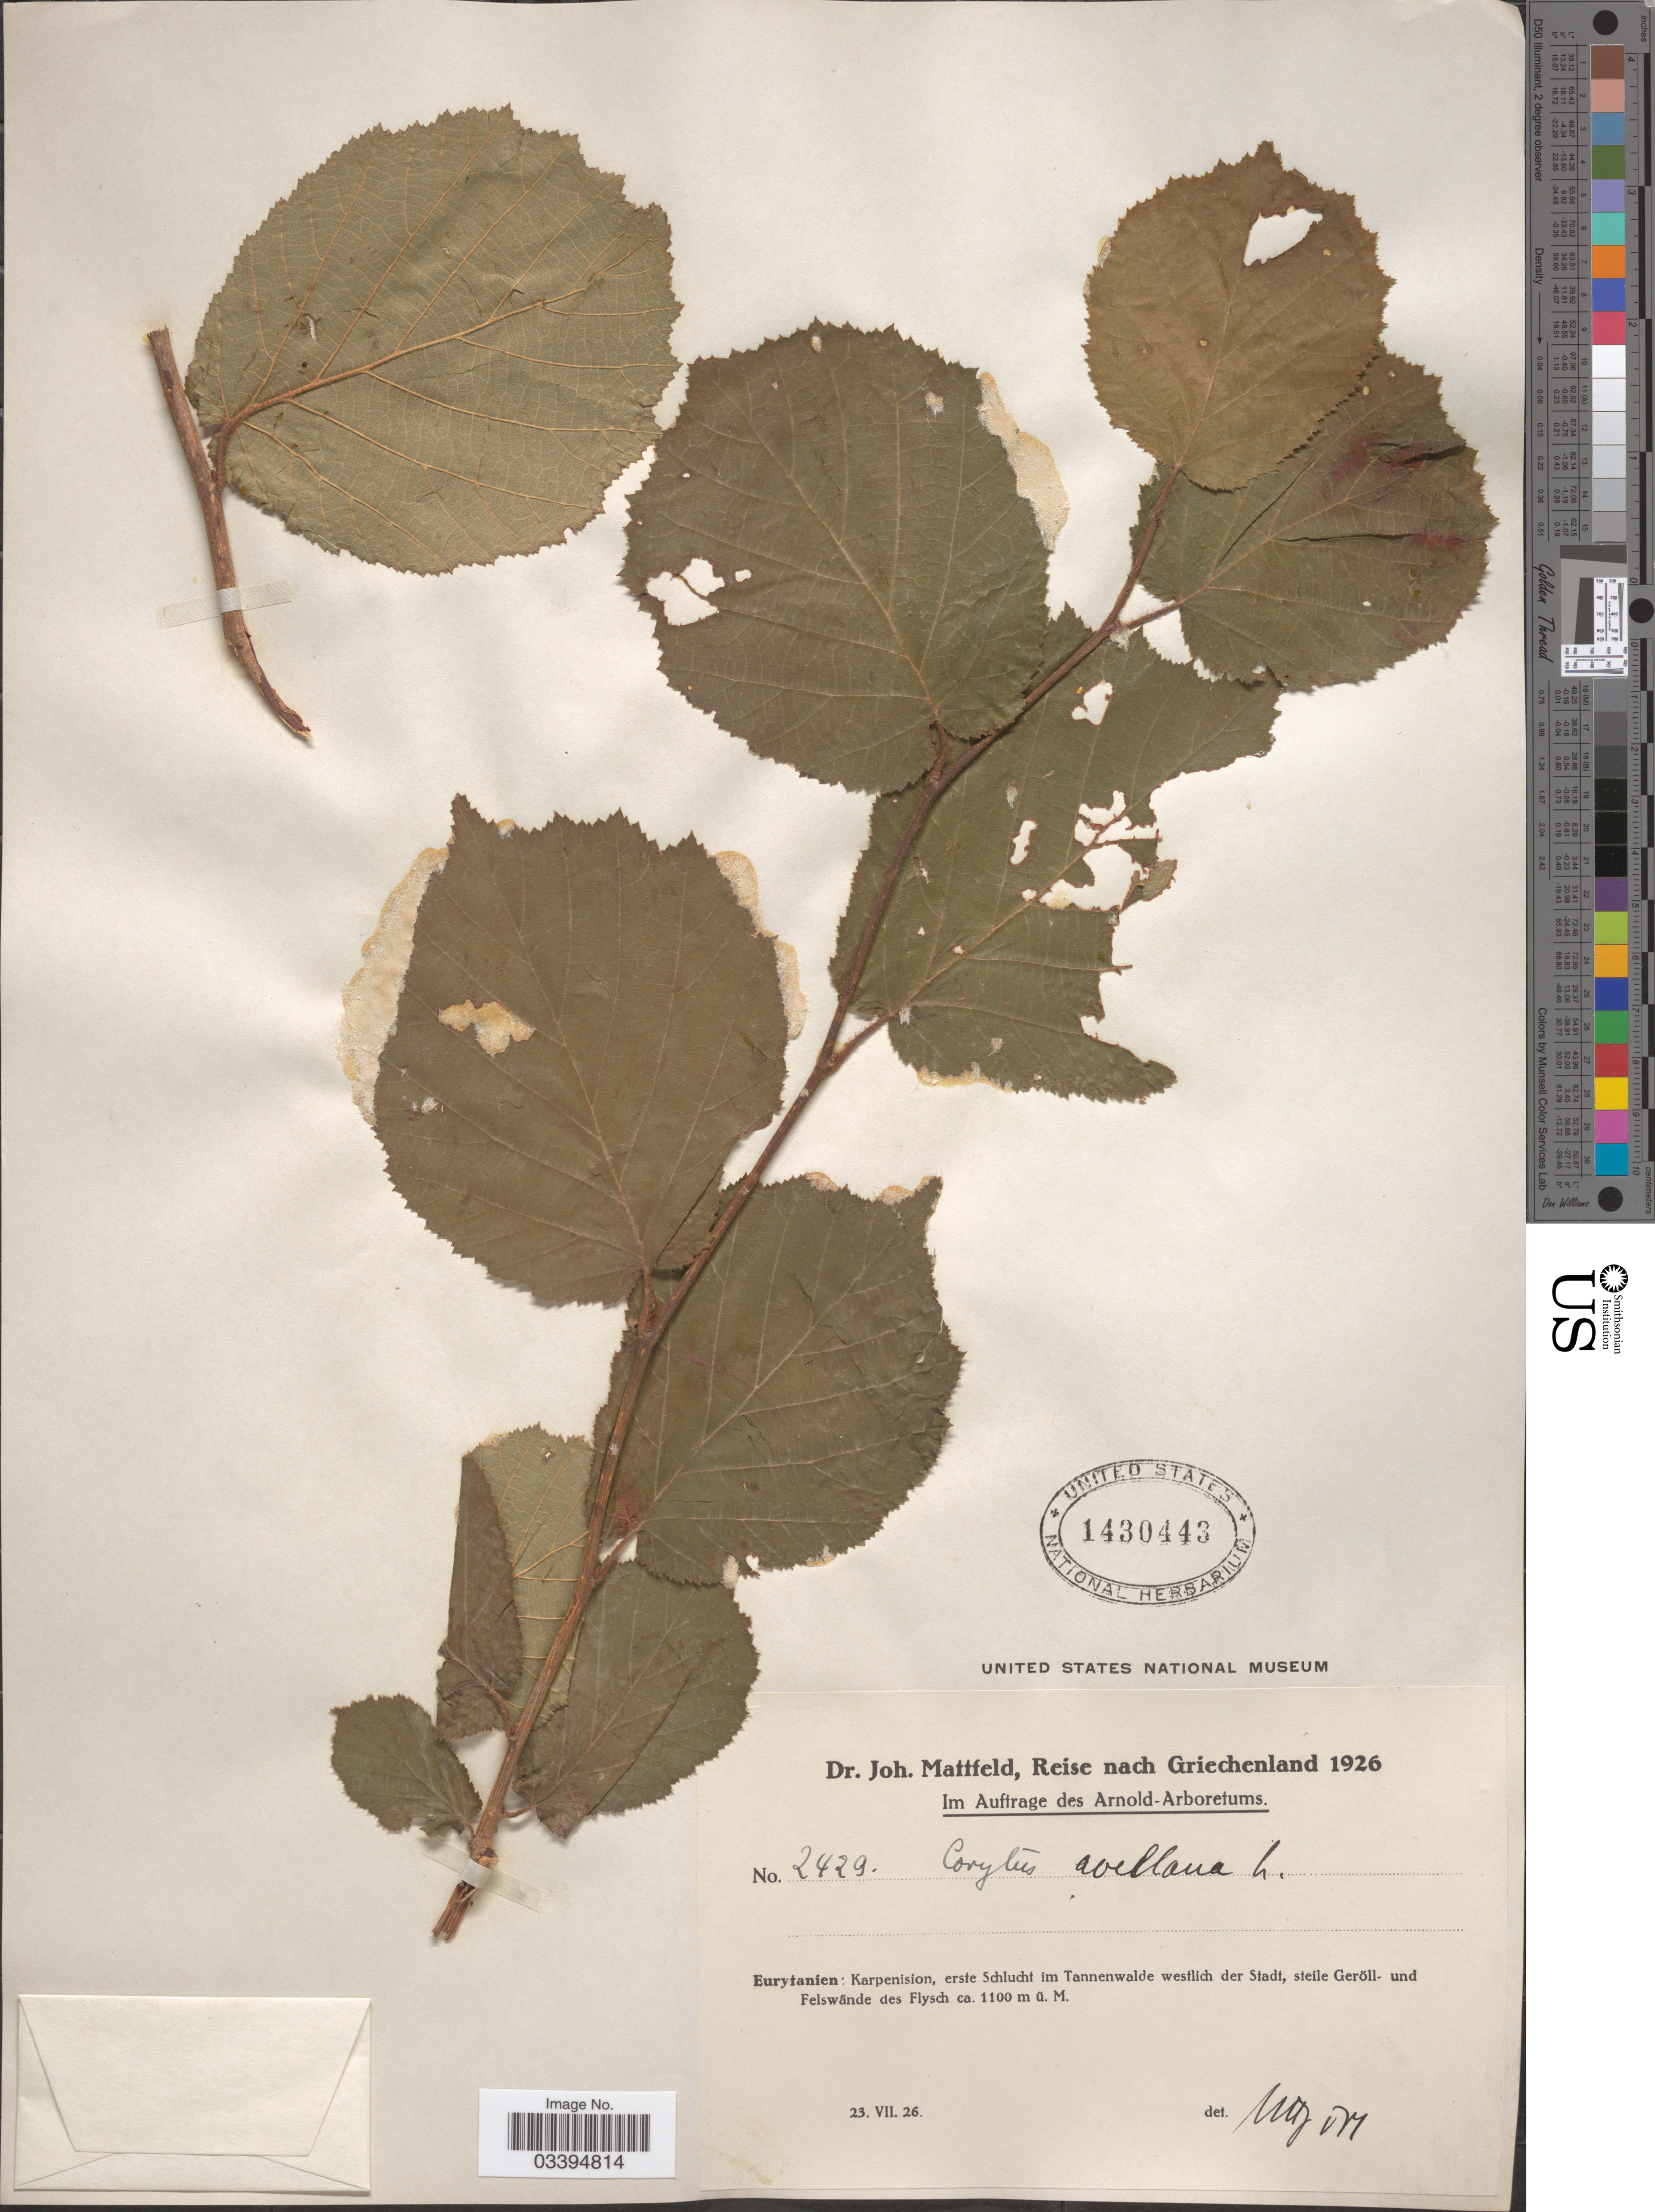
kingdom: Plantae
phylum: Tracheophyta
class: Magnoliopsida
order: Fagales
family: Betulaceae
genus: Corylus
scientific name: Corylus avellana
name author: L.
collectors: J. Mattfeld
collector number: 2429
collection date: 1926-07-23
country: Greece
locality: Griechenland. Eurytanien: Karpenision, erste Schlucht im Tannenwalde westlich der Stadt, steile Geröll- und Felswände des Flysch.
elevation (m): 1100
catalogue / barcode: US 1430443